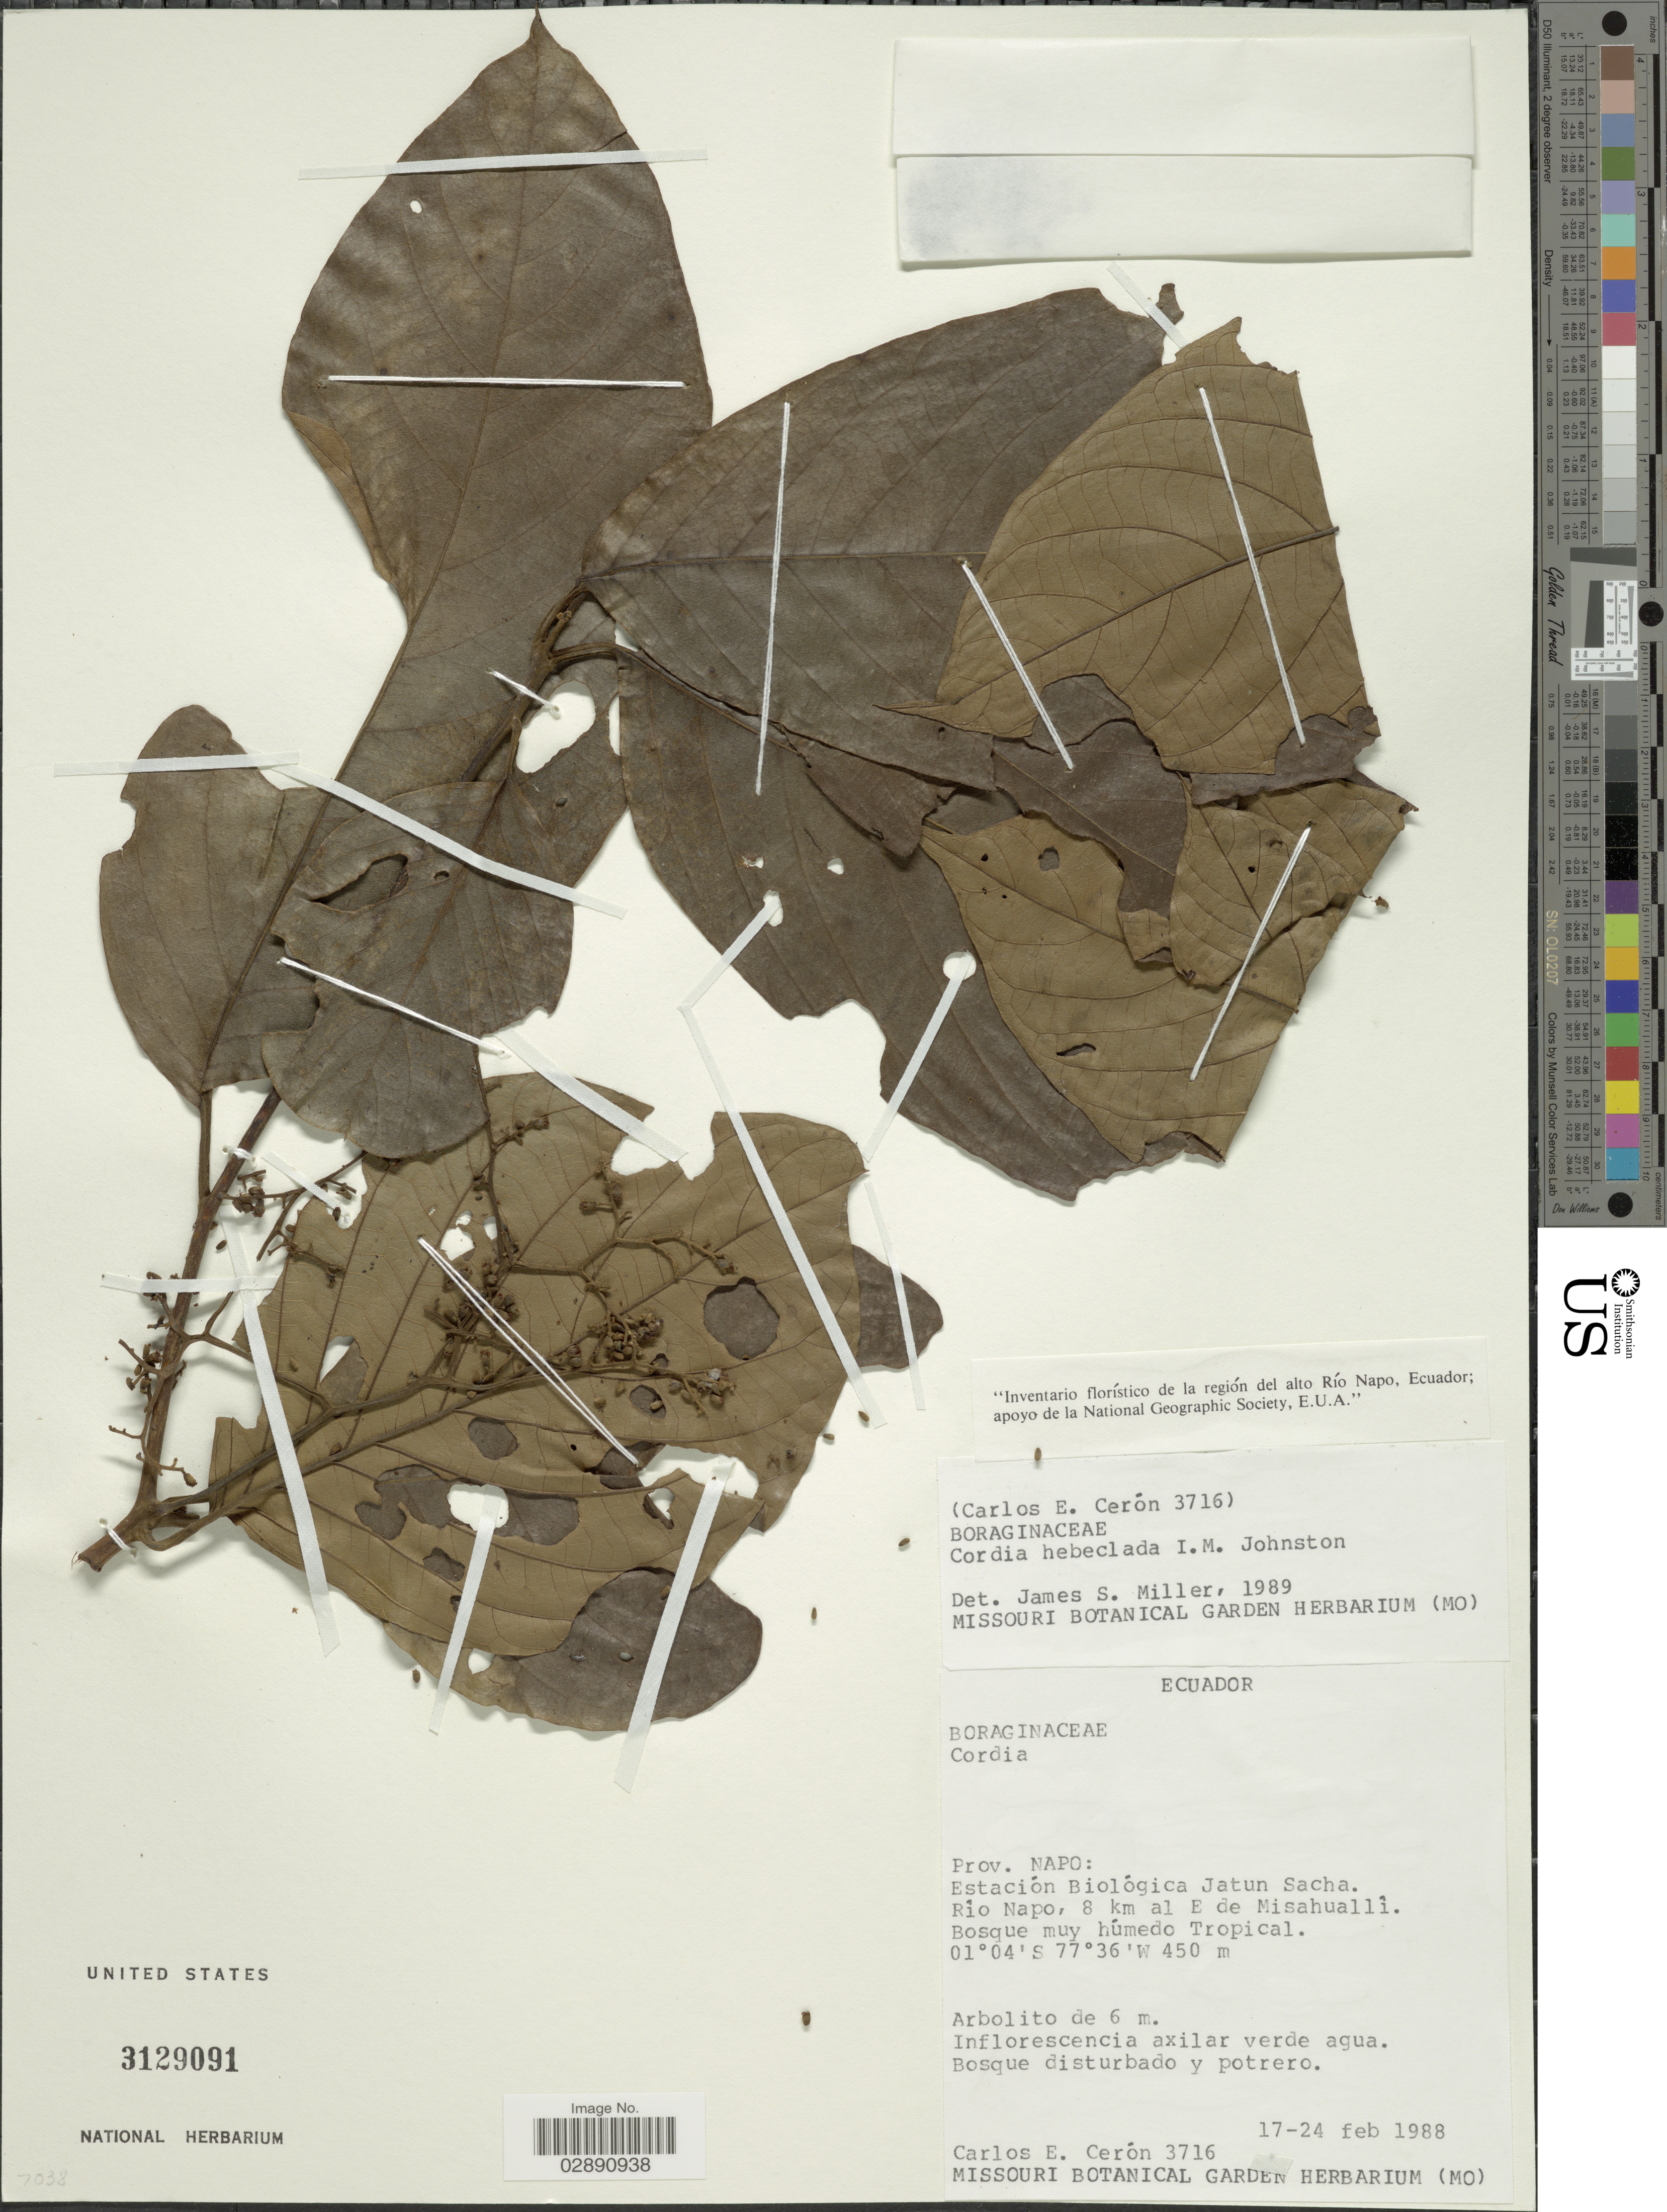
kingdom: Plantae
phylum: Tracheophyta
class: Magnoliopsida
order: Boraginales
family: Cordiaceae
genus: Cordia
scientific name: Cordia hebeclada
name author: I.M. Johnst.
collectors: C. E. Cerón M.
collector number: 3716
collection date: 1988-02-17/1988-02-24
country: Ecuador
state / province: Napo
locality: Estación Biológical Jatun Sacha. Río Napo, 8 km al E de Misahuallí.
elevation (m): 450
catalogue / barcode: US 3129091